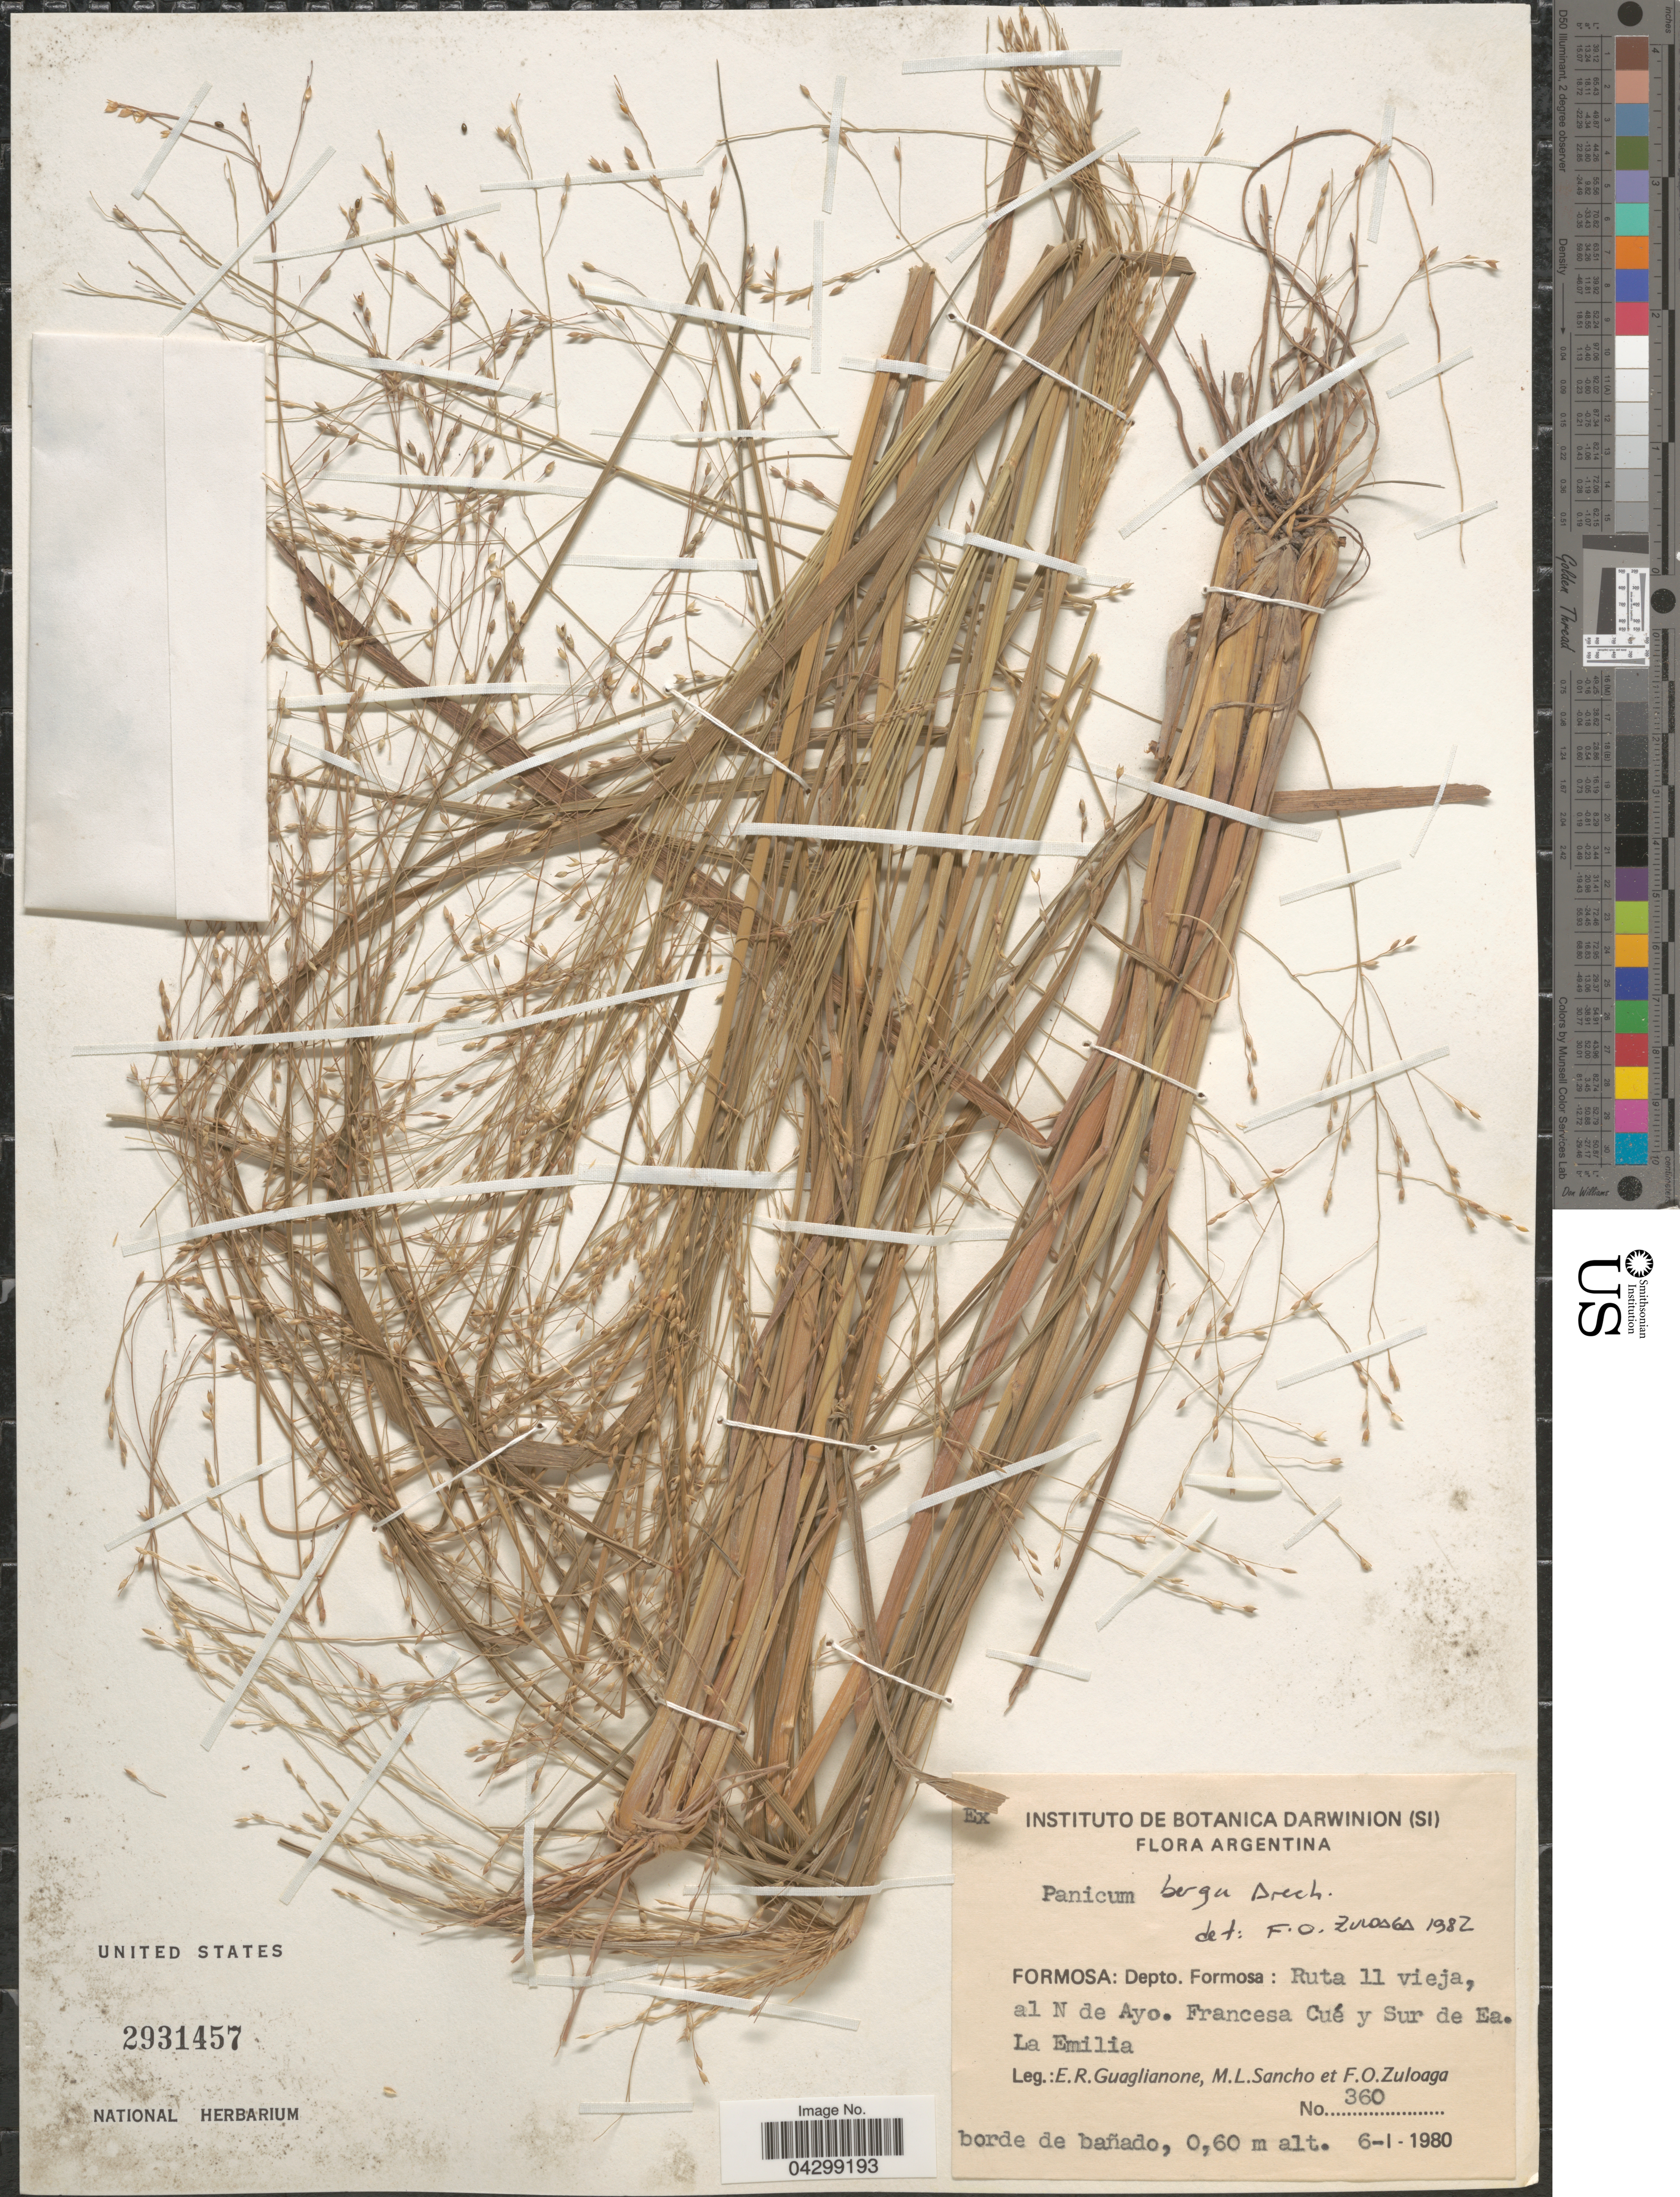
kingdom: Plantae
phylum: Tracheophyta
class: Liliopsida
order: Poales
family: Poaceae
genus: Panicum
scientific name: Panicum bergii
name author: Arechav.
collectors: E. R. Guaglianone, M. L. Sancho & F. O. Zuloaga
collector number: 360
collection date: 1980-01-06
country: Argentina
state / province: Formosa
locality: Depto. Formosa: Ruta 11 vieja, al N. de Ayo. Francesa Cué y Sur de Ea. La Emilia.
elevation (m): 0.6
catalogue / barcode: US 2931457